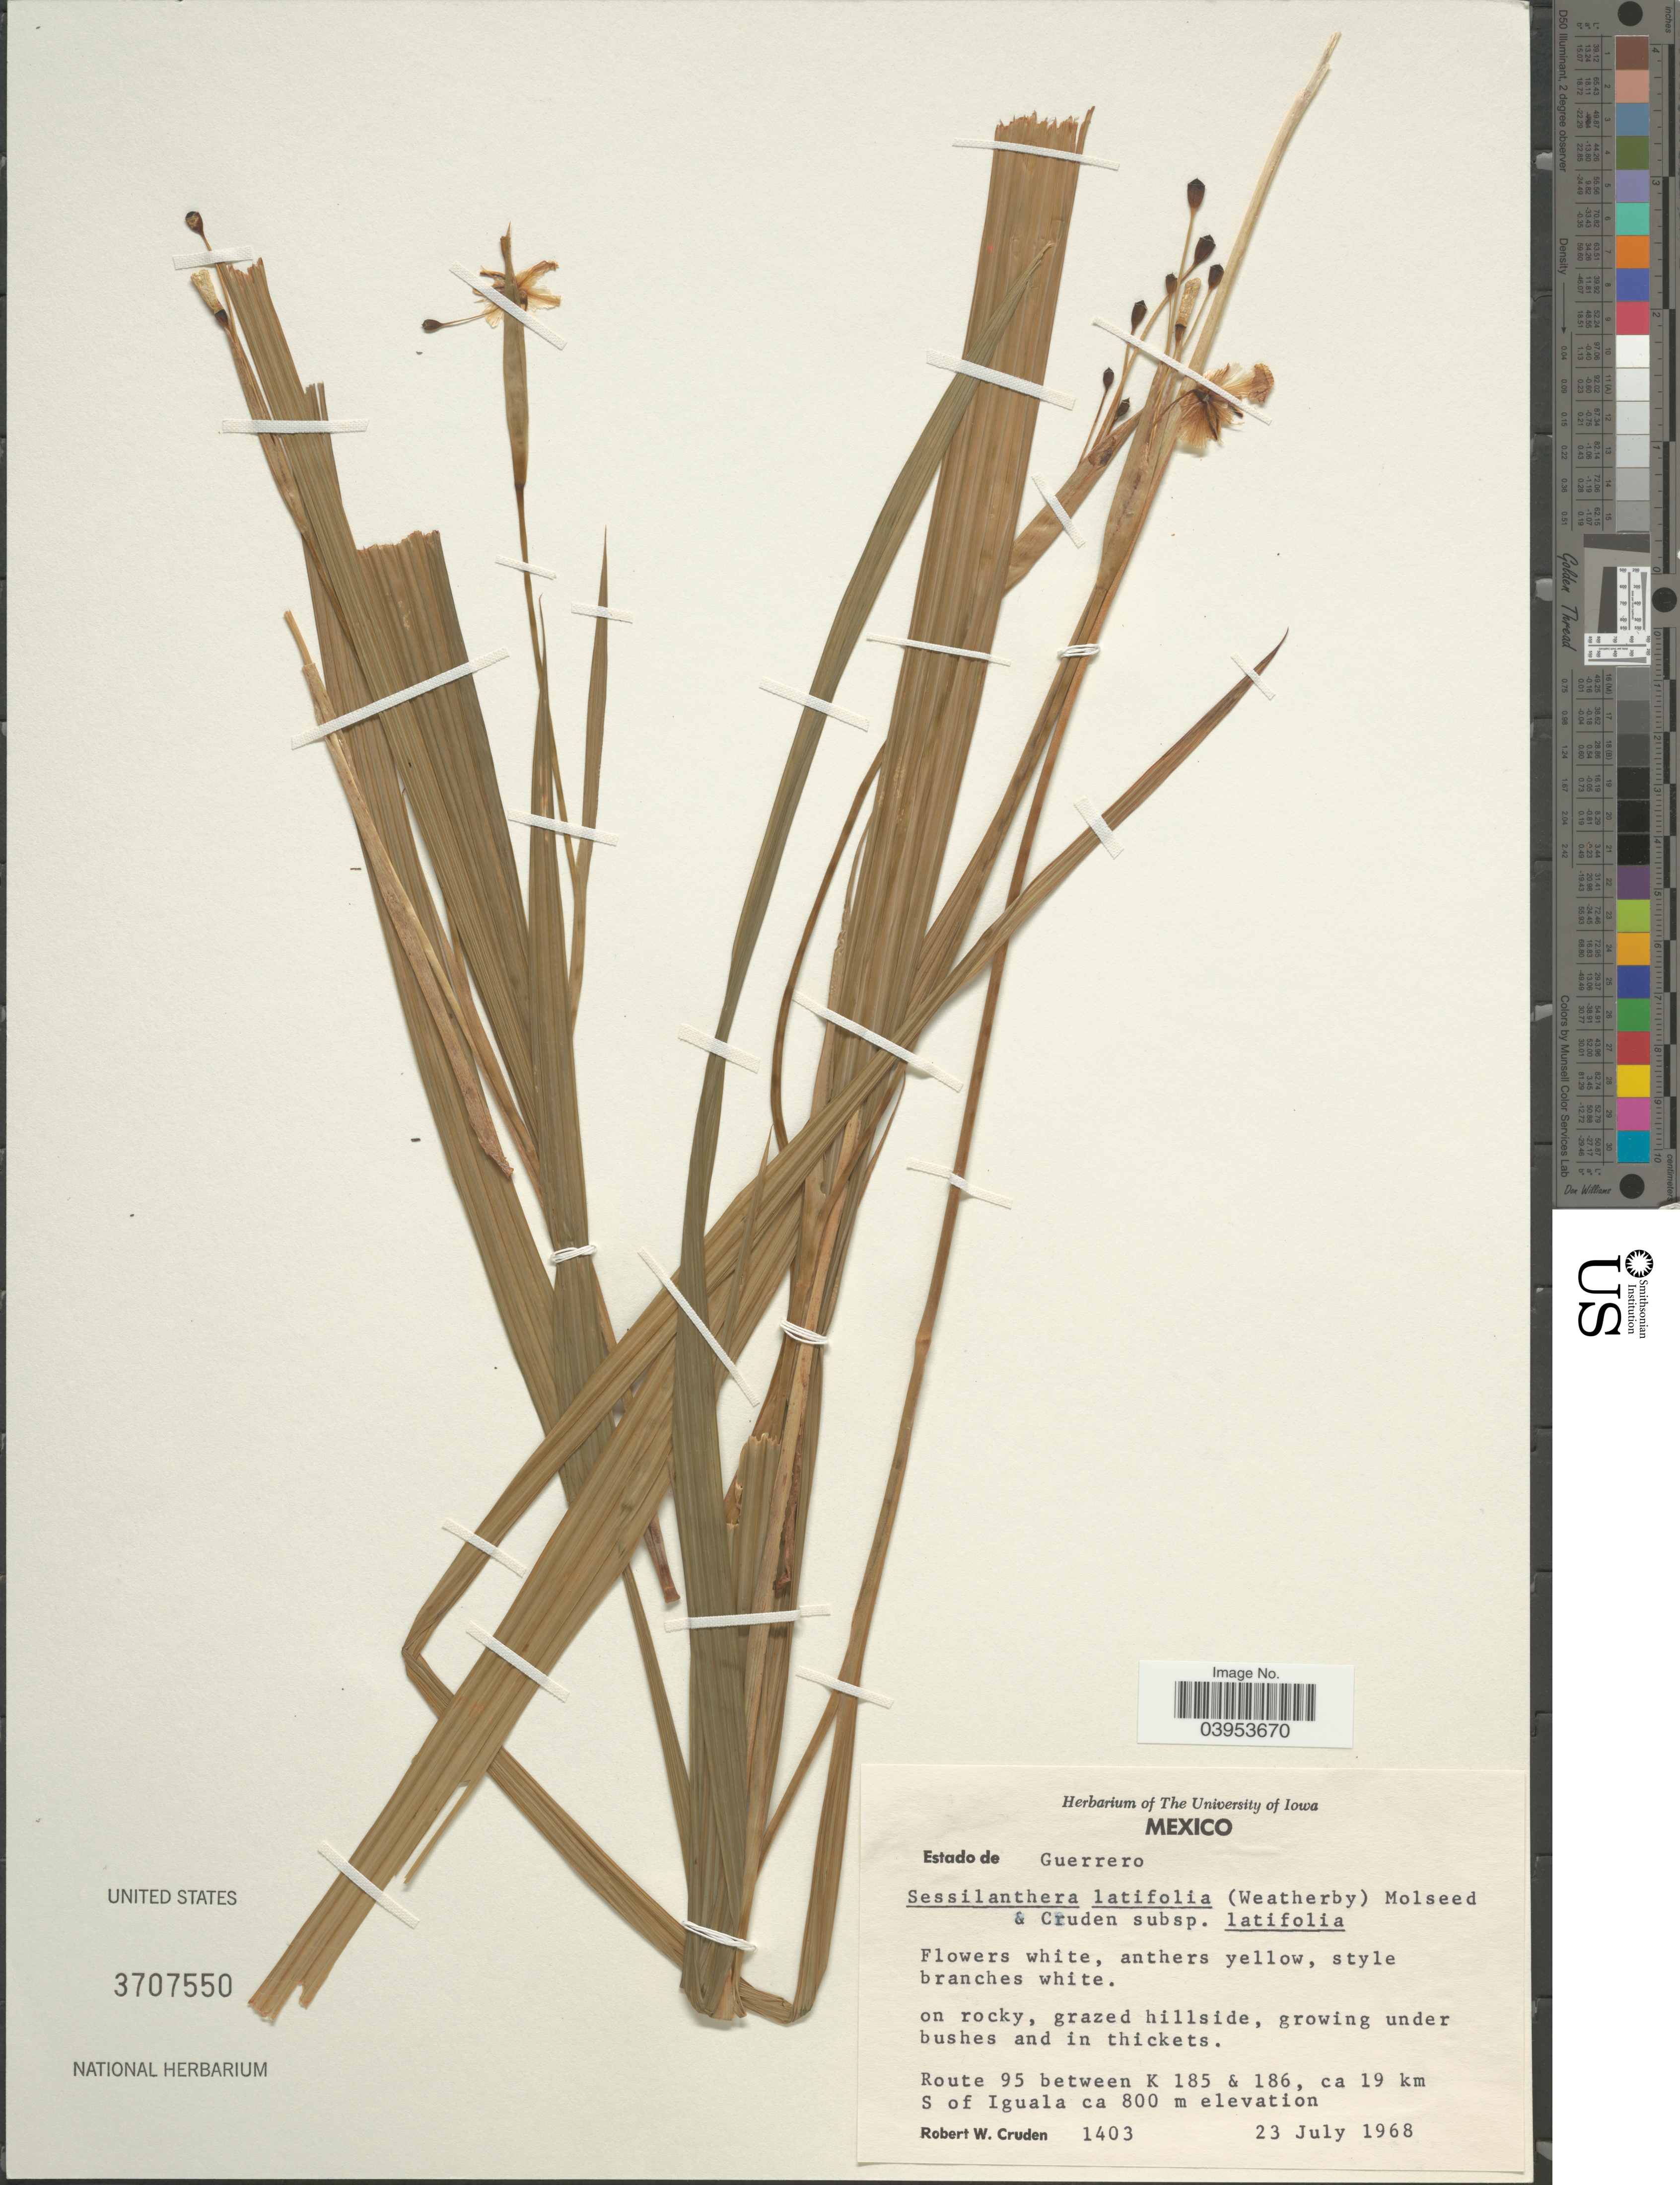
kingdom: Plantae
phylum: Tracheophyta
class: Liliopsida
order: Asparagales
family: Iridaceae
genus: Sessilanthera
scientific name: Sessilanthera latifolia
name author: (Weath.) Molseed & Cruden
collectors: R. W. Cruden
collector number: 1403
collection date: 1968-07-23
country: Mexico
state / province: Guerrero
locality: Route 95 between K 185 & 186, ca 19 km S of Iguala.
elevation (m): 800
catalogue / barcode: US 3707550